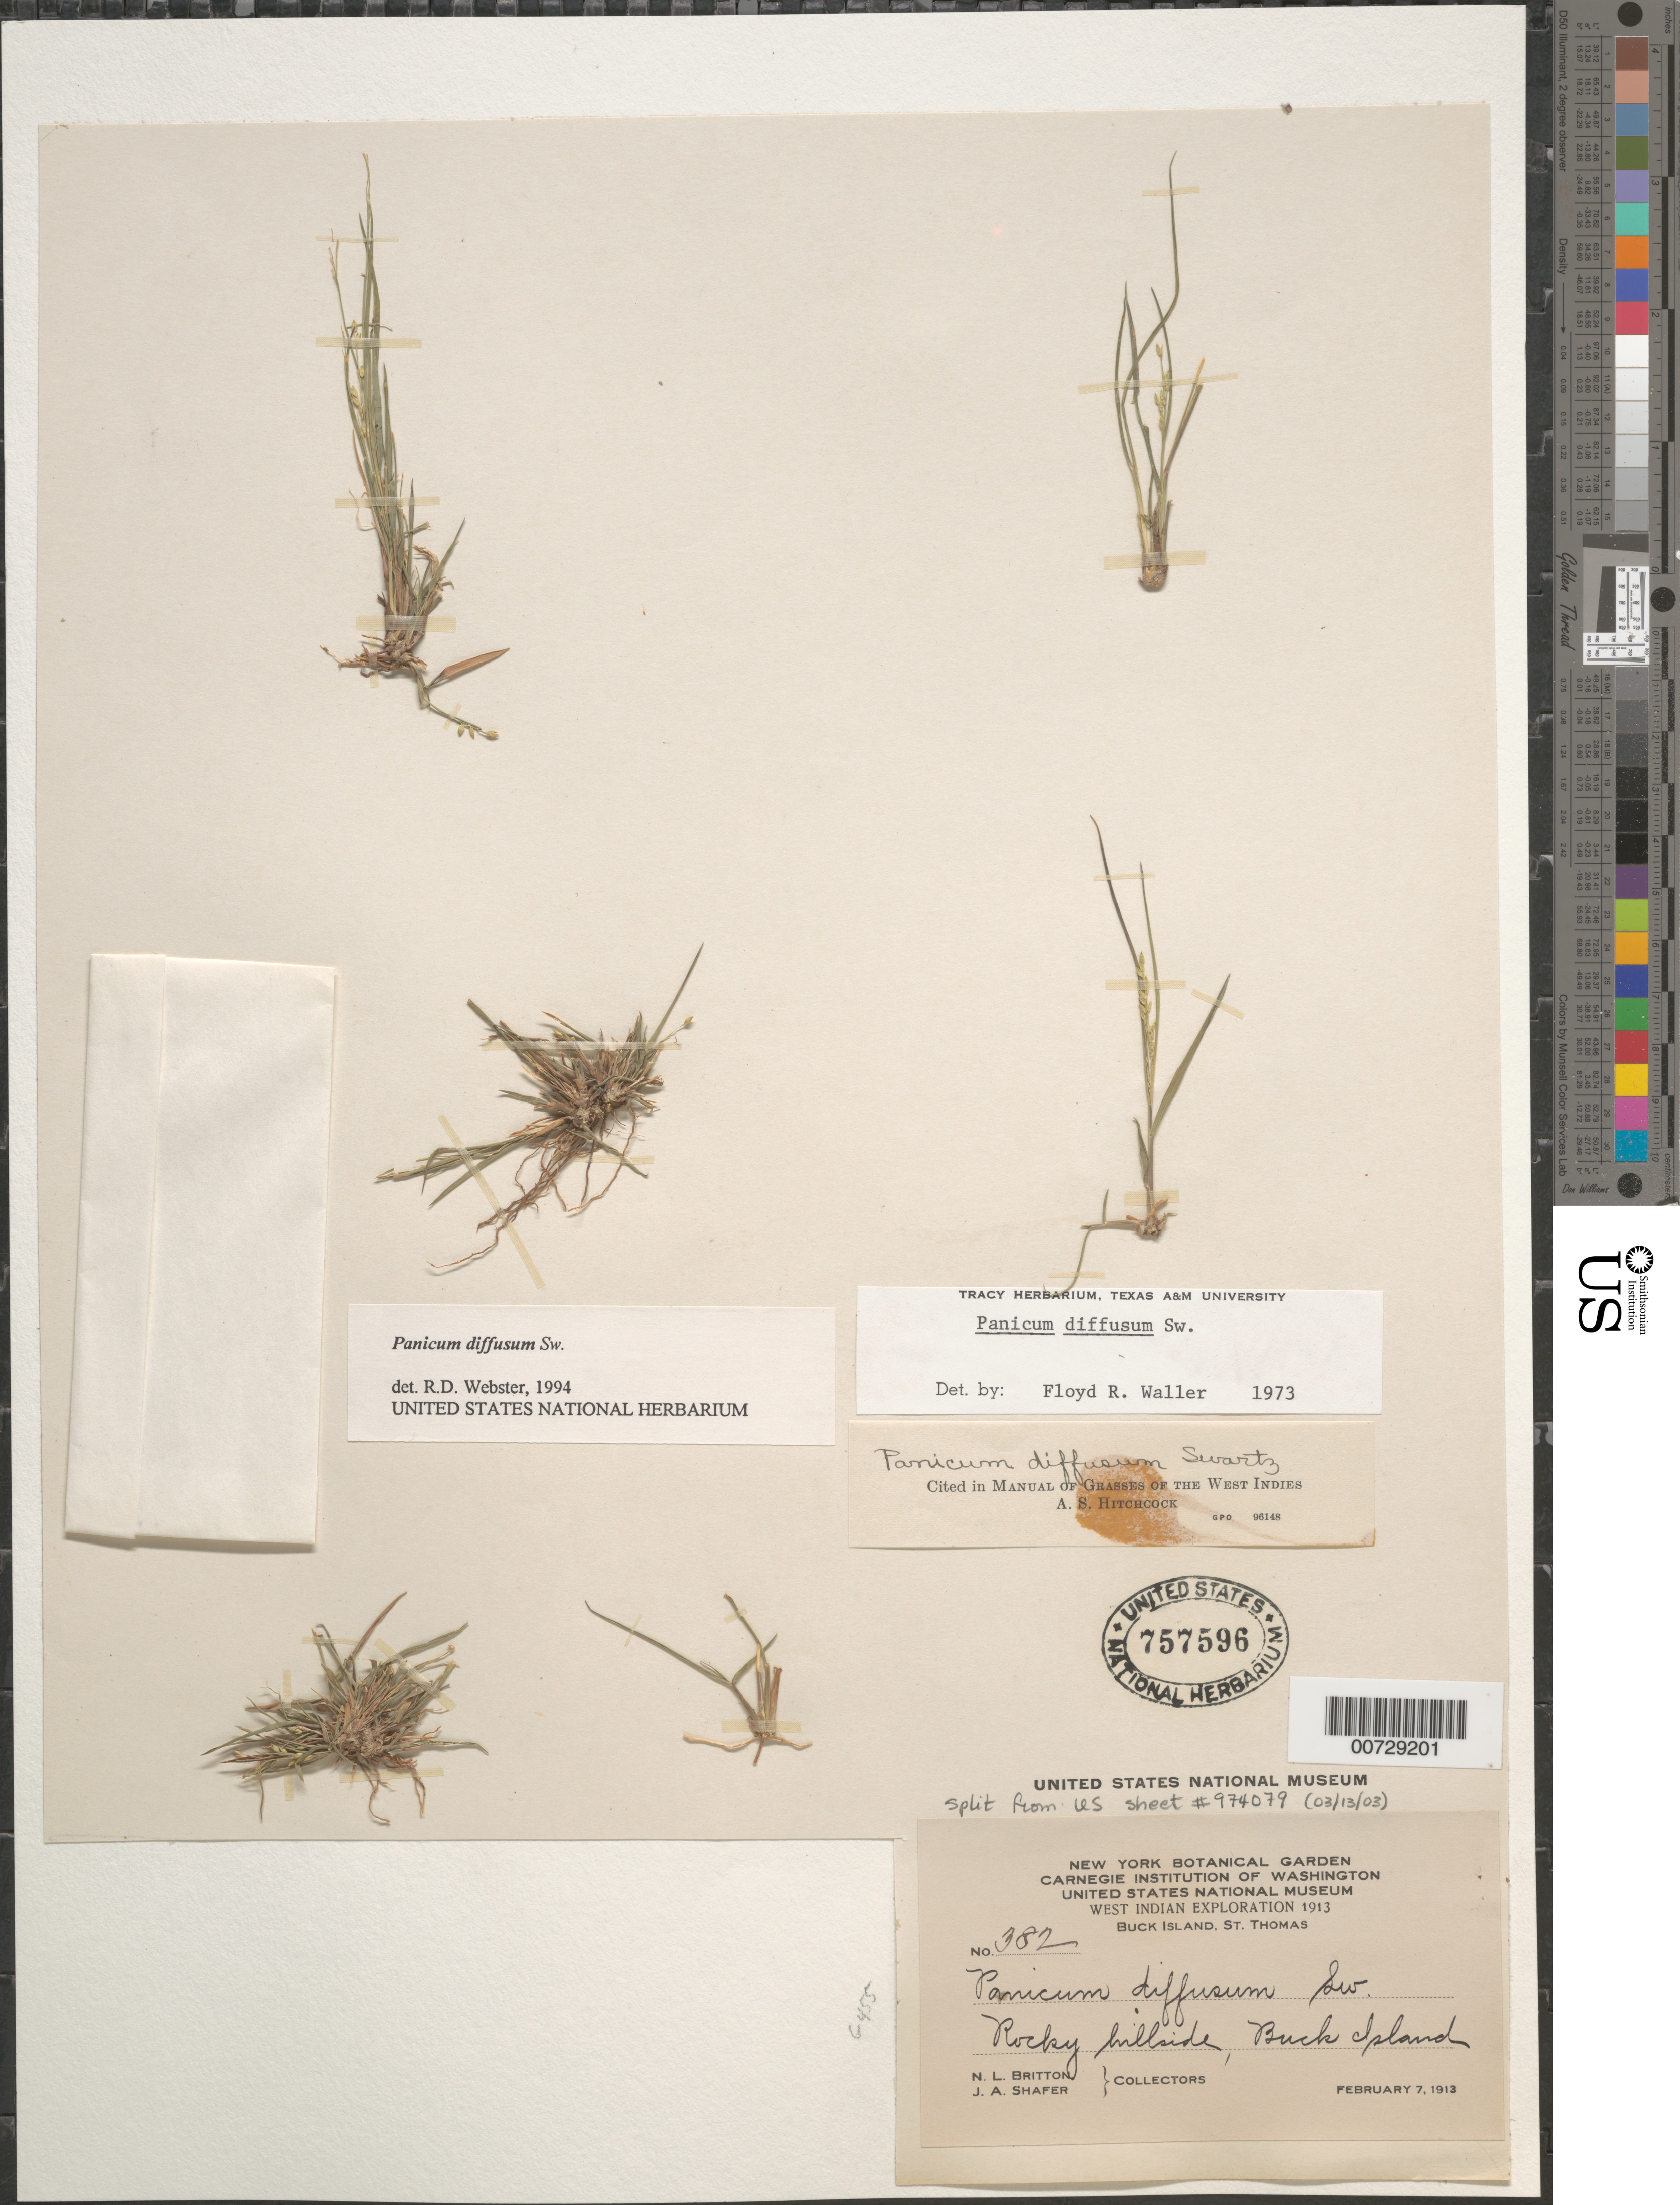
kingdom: Plantae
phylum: Tracheophyta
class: Liliopsida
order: Poales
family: Poaceae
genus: Panicum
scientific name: Panicum diffusum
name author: Sw.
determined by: Waller, F. R.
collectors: N. Britton & J. A. Shafer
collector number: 382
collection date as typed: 07 Feb 1913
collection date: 1913-02-07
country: U.S. Virgin Islands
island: St. Thomas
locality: St. Thomas; Buck Island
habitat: Rocky hillside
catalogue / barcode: US 757596